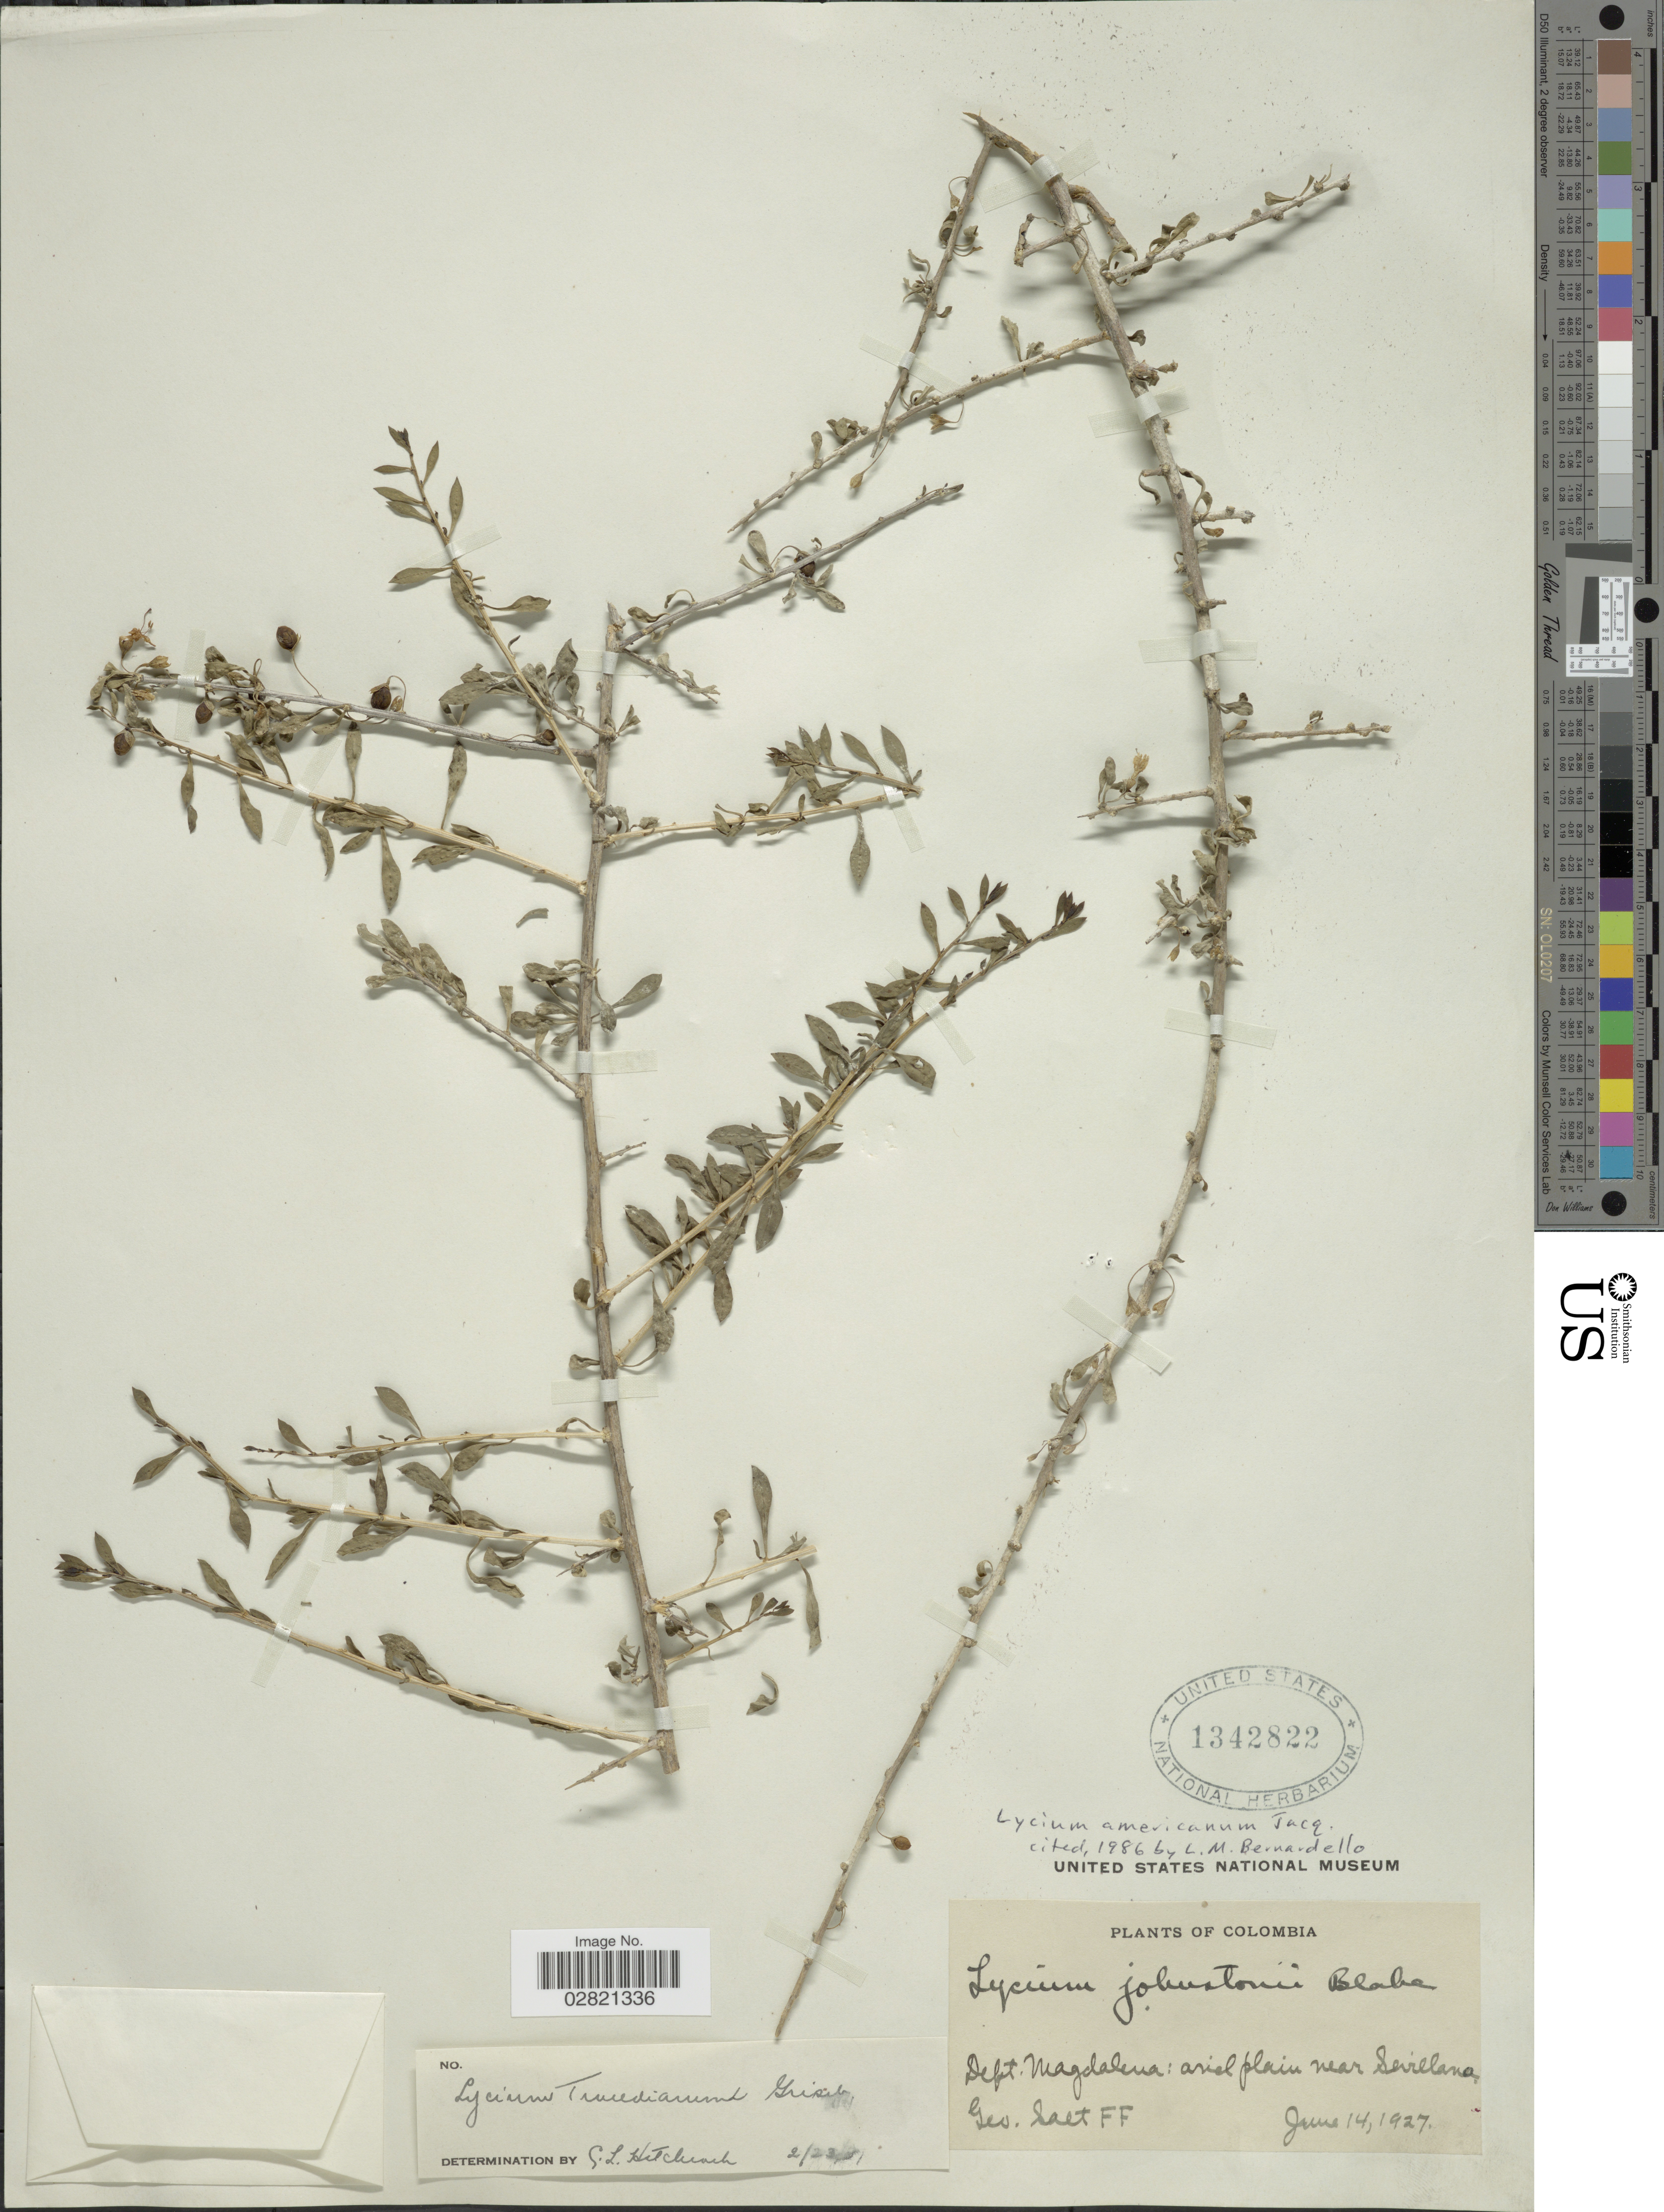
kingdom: Plantae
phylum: Tracheophyta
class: Magnoliopsida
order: Solanales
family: Solanaceae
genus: Lycium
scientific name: Lycium americanum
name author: Jacq.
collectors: G. Salt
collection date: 1927-06-14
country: Colombia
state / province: Magdalena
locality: Dept. Magdalena: arid plain near Sevillana.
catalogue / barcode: US 1342822